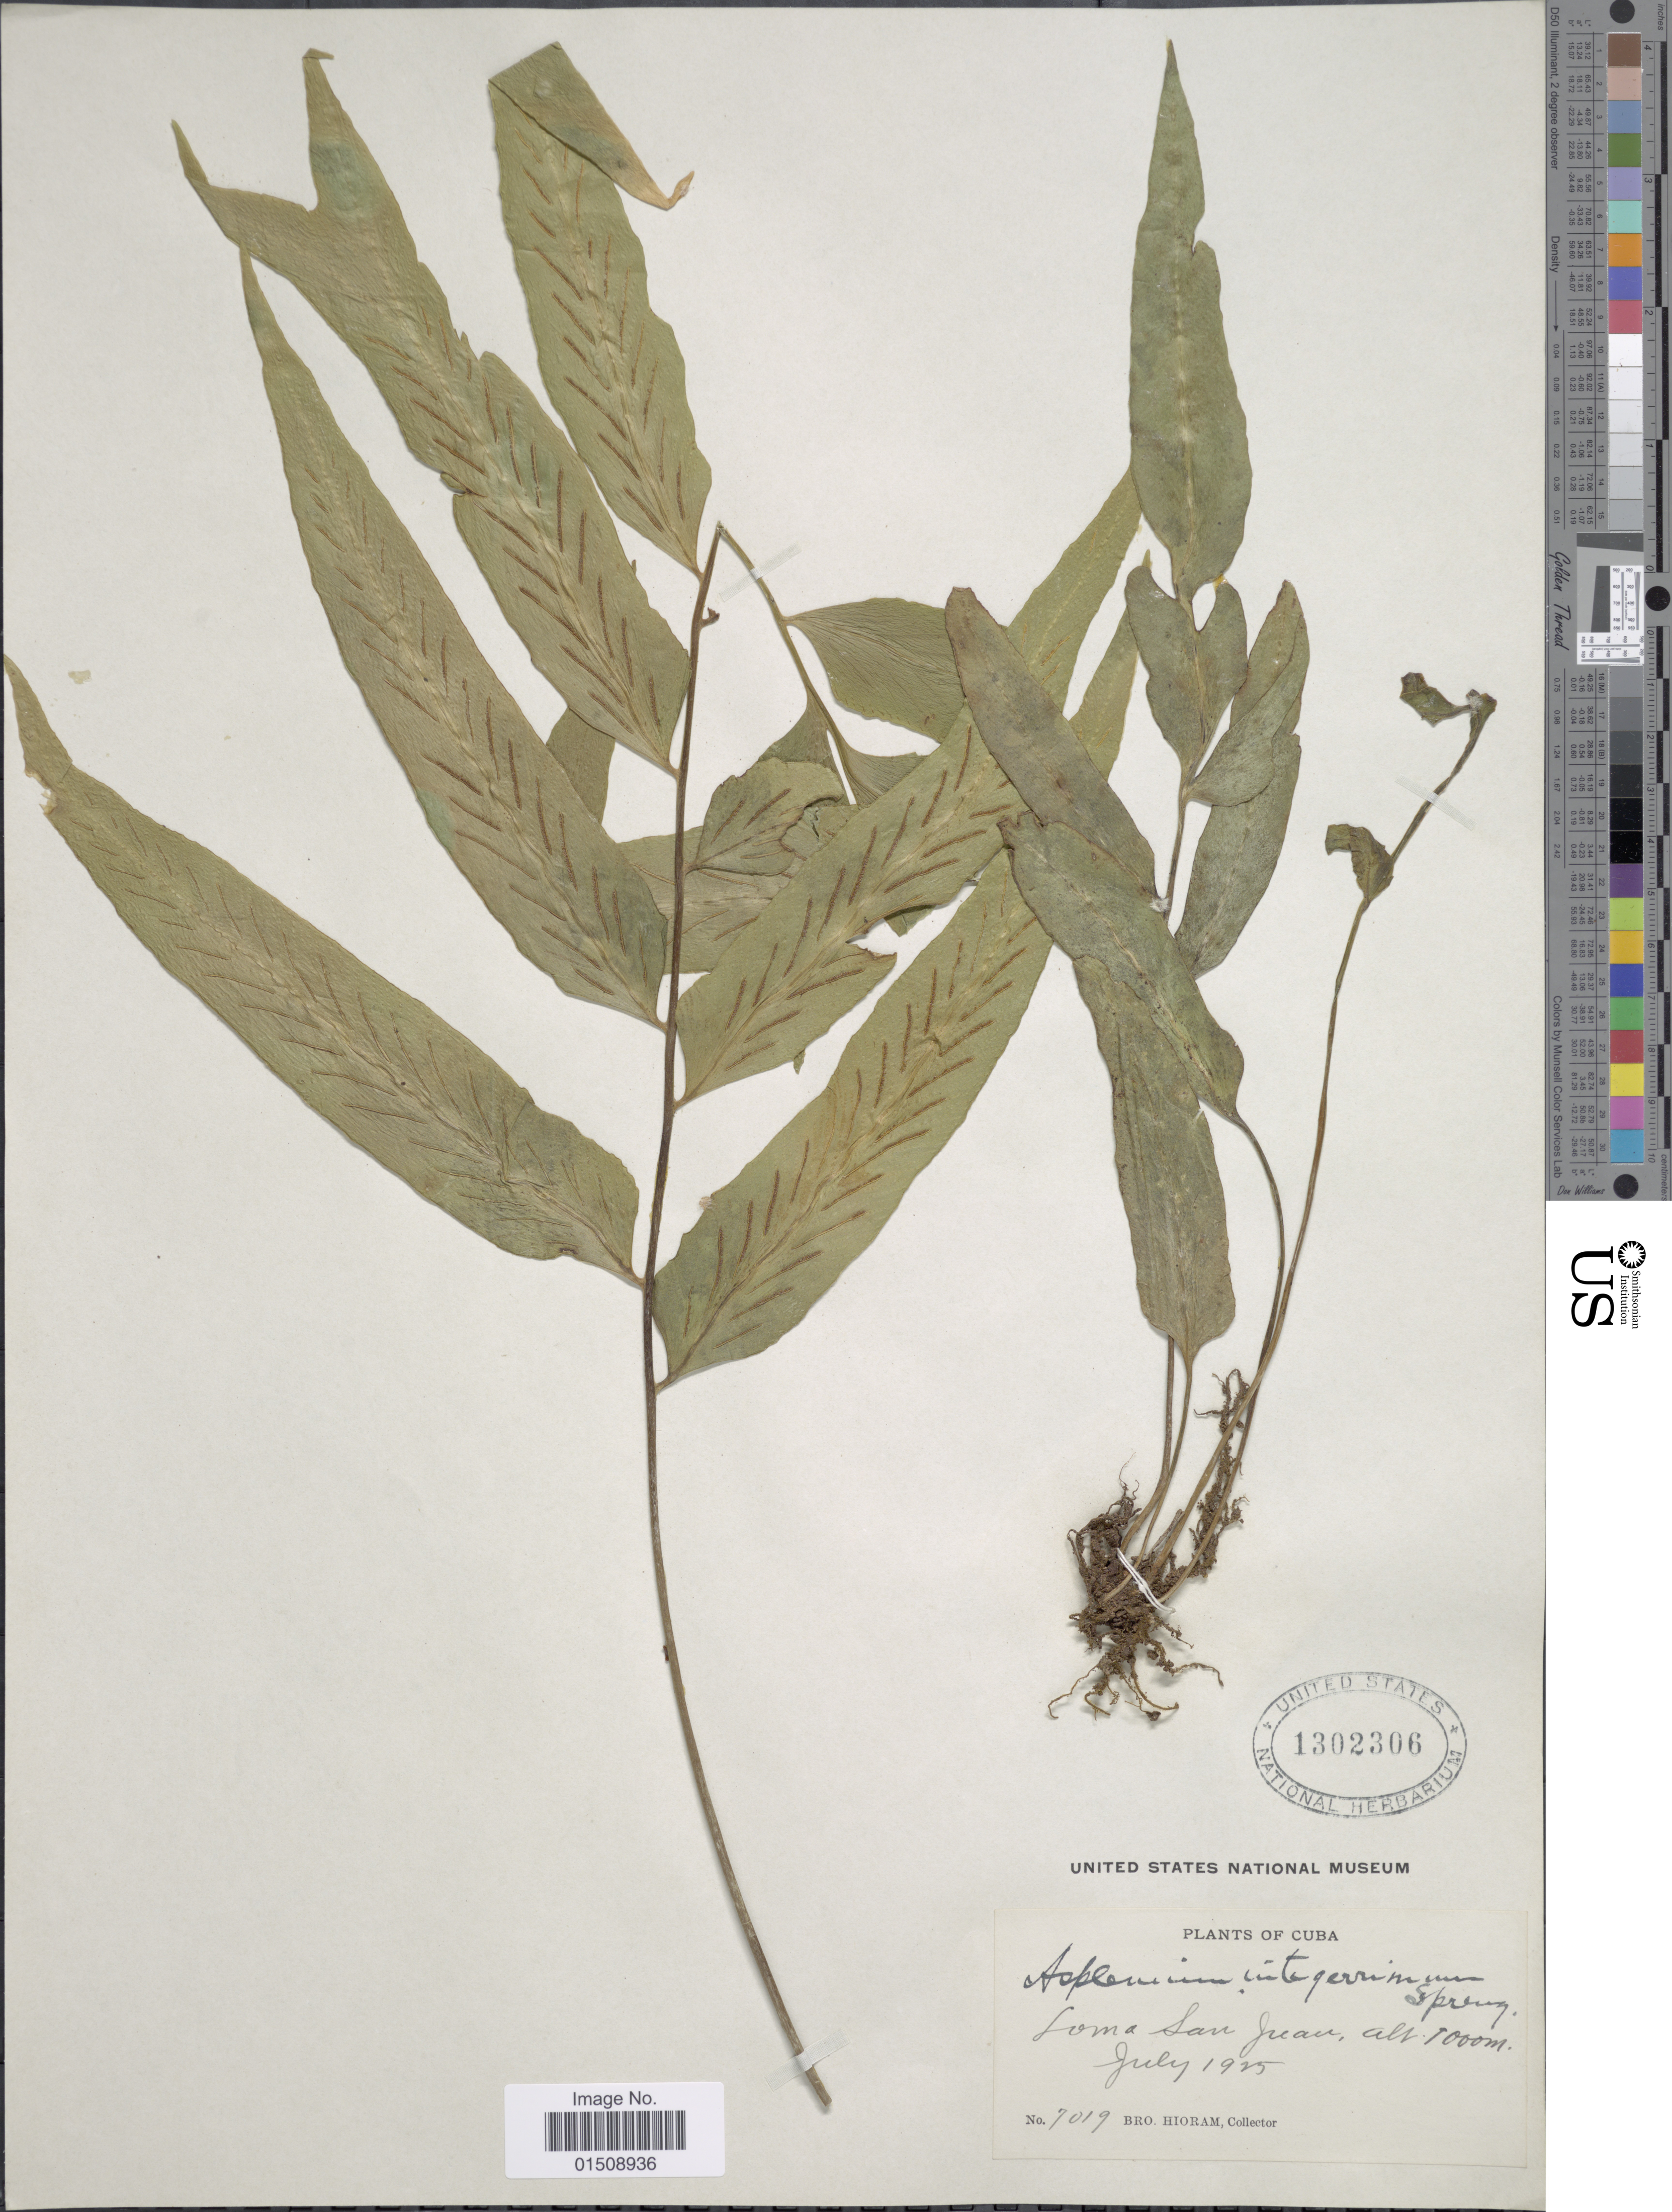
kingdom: Plantae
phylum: Tracheophyta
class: Polypodiopsida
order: Polypodiales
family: Aspleniaceae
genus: Asplenium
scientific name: Asplenium juglandifolium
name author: Lam.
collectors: Bro. Hioram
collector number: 7019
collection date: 1925-07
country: Cuba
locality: Loma San Juan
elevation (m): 1000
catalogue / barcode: US 1302306